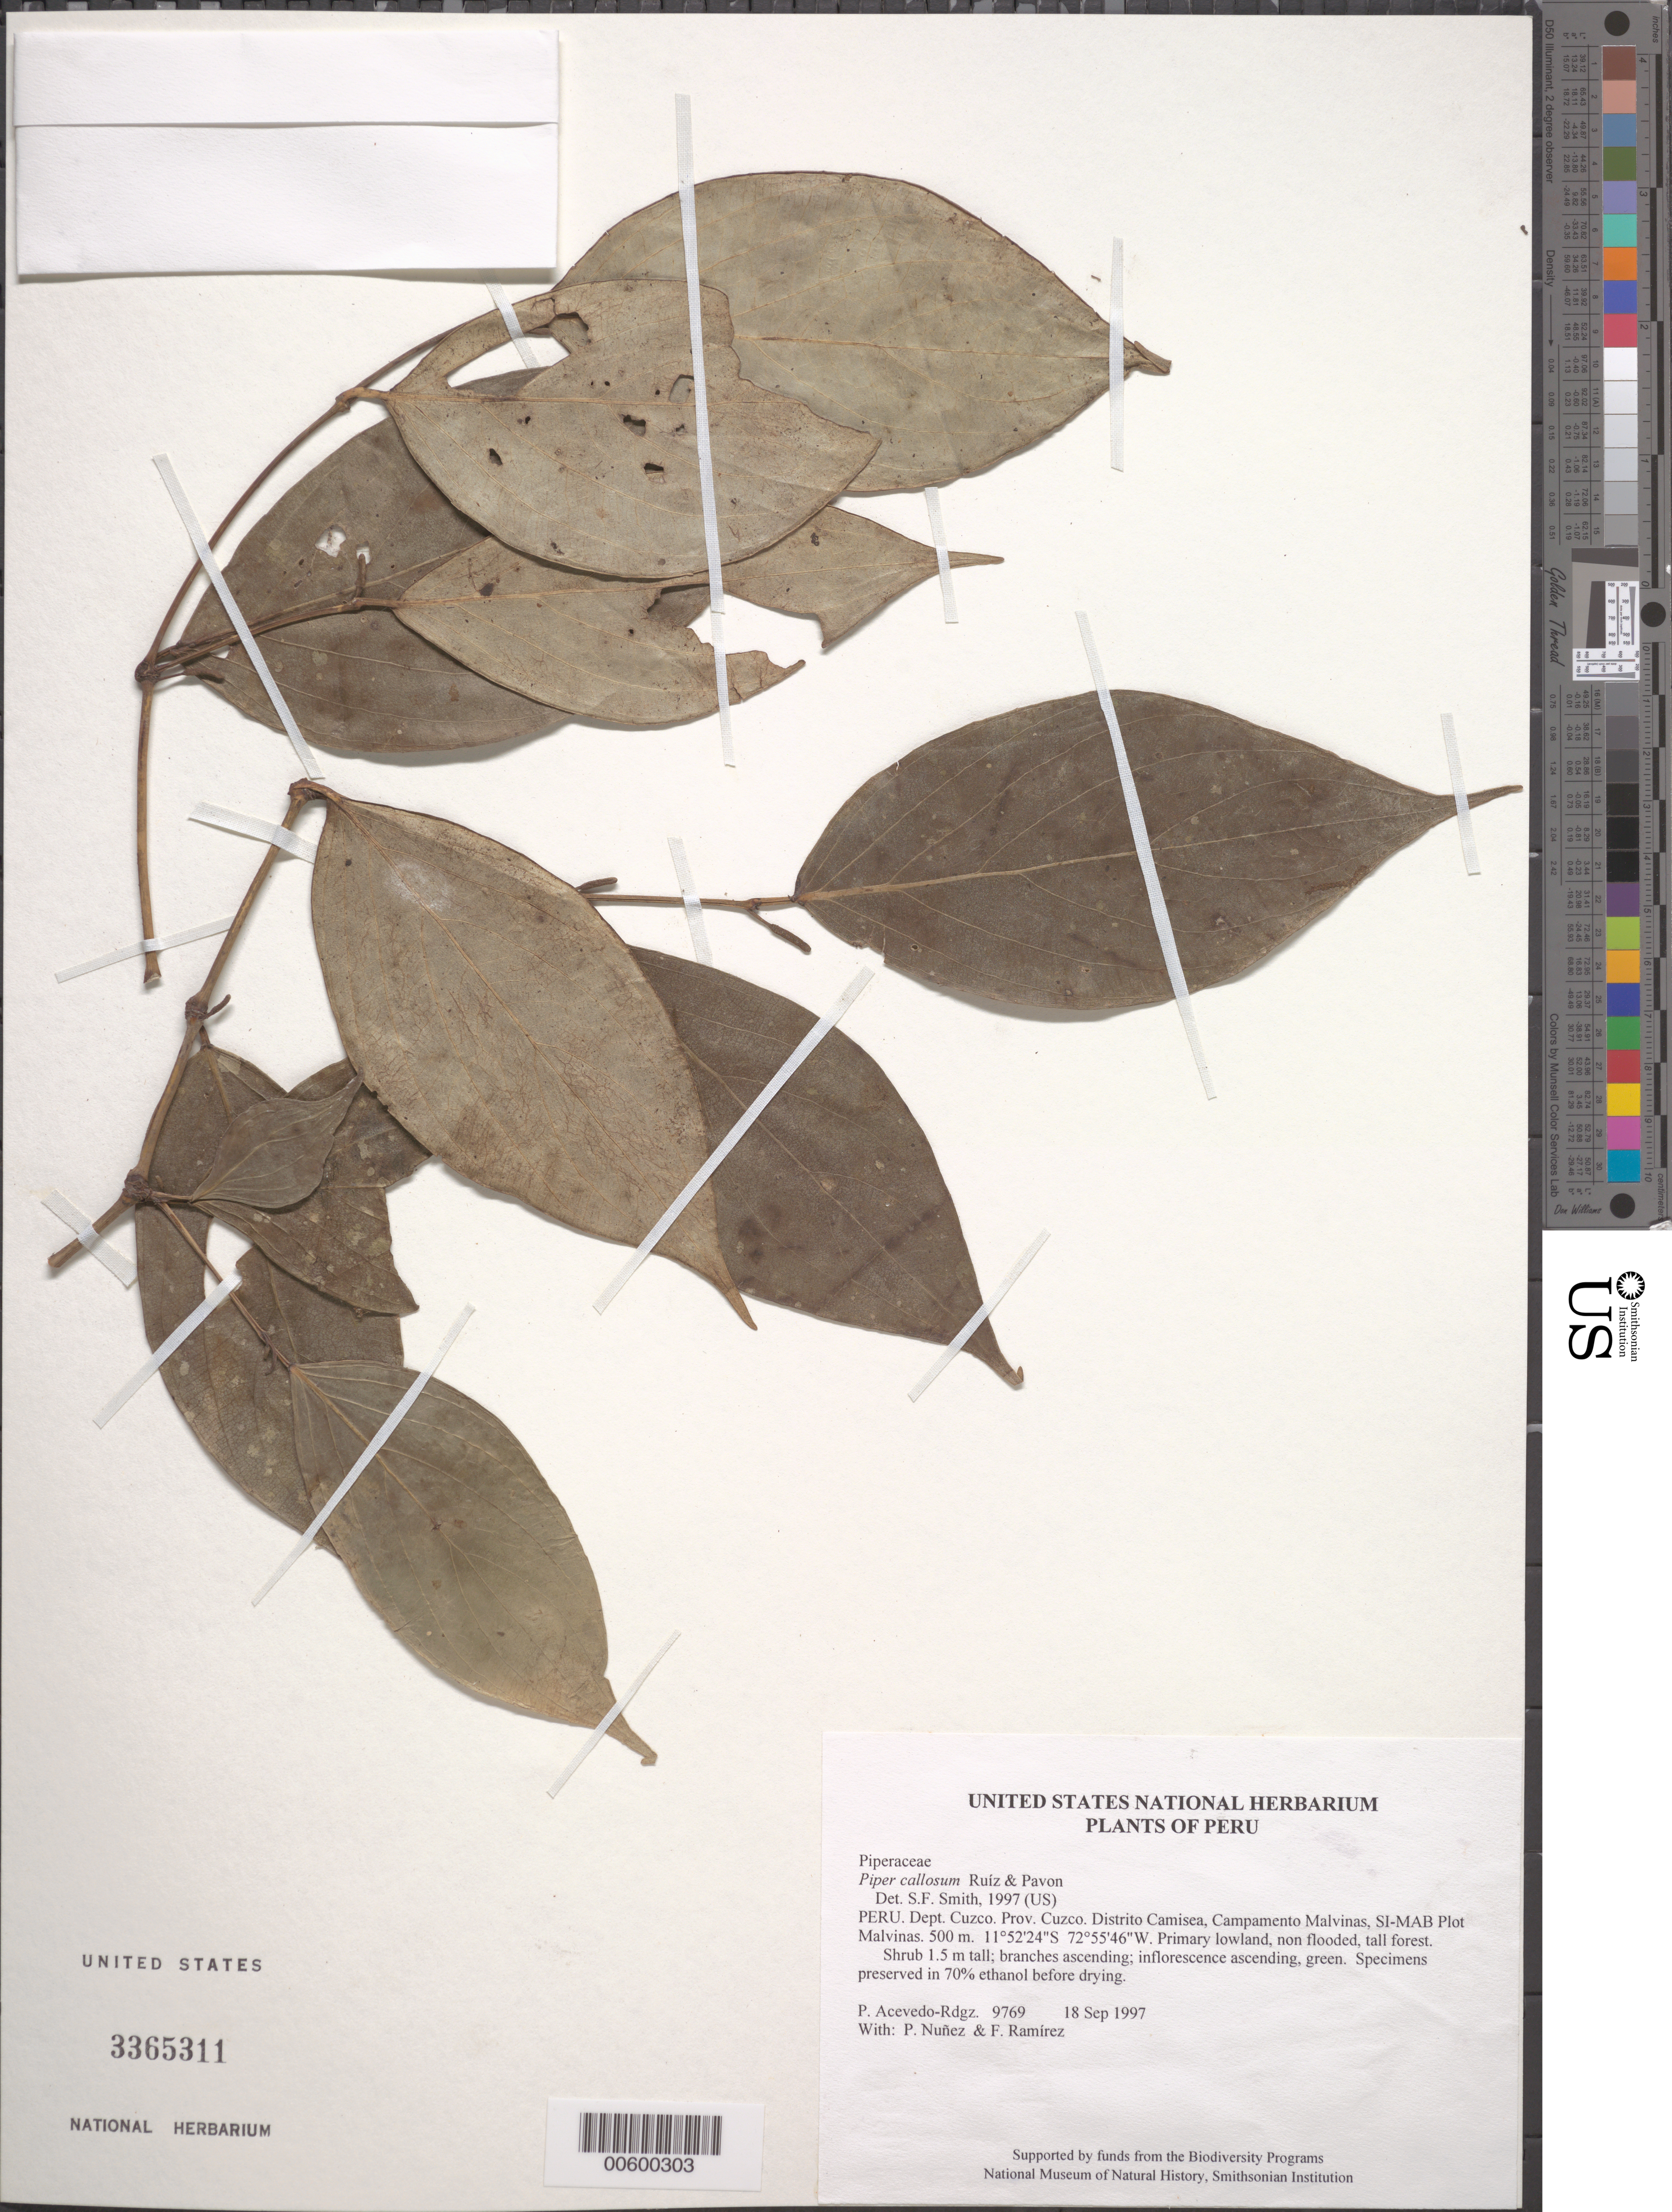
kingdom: Plantae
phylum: Tracheophyta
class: Magnoliopsida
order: Piperales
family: Piperaceae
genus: Piper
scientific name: Piper callosum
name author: Ruiz & Pav.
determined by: Smith, Stephen F., (US), NMNH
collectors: P. Acevedo-Rodr., P. Nuñez V. & F. Ramirez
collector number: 9769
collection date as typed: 18 Sep 1997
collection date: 1997-09-18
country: Peru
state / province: Cusco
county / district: Cusco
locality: Distrito Camisea, Campamento Malvinas, SI-MAB Plot Malvinas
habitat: Primary lowland, non flooded, tall forest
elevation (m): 500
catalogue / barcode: US 3365311